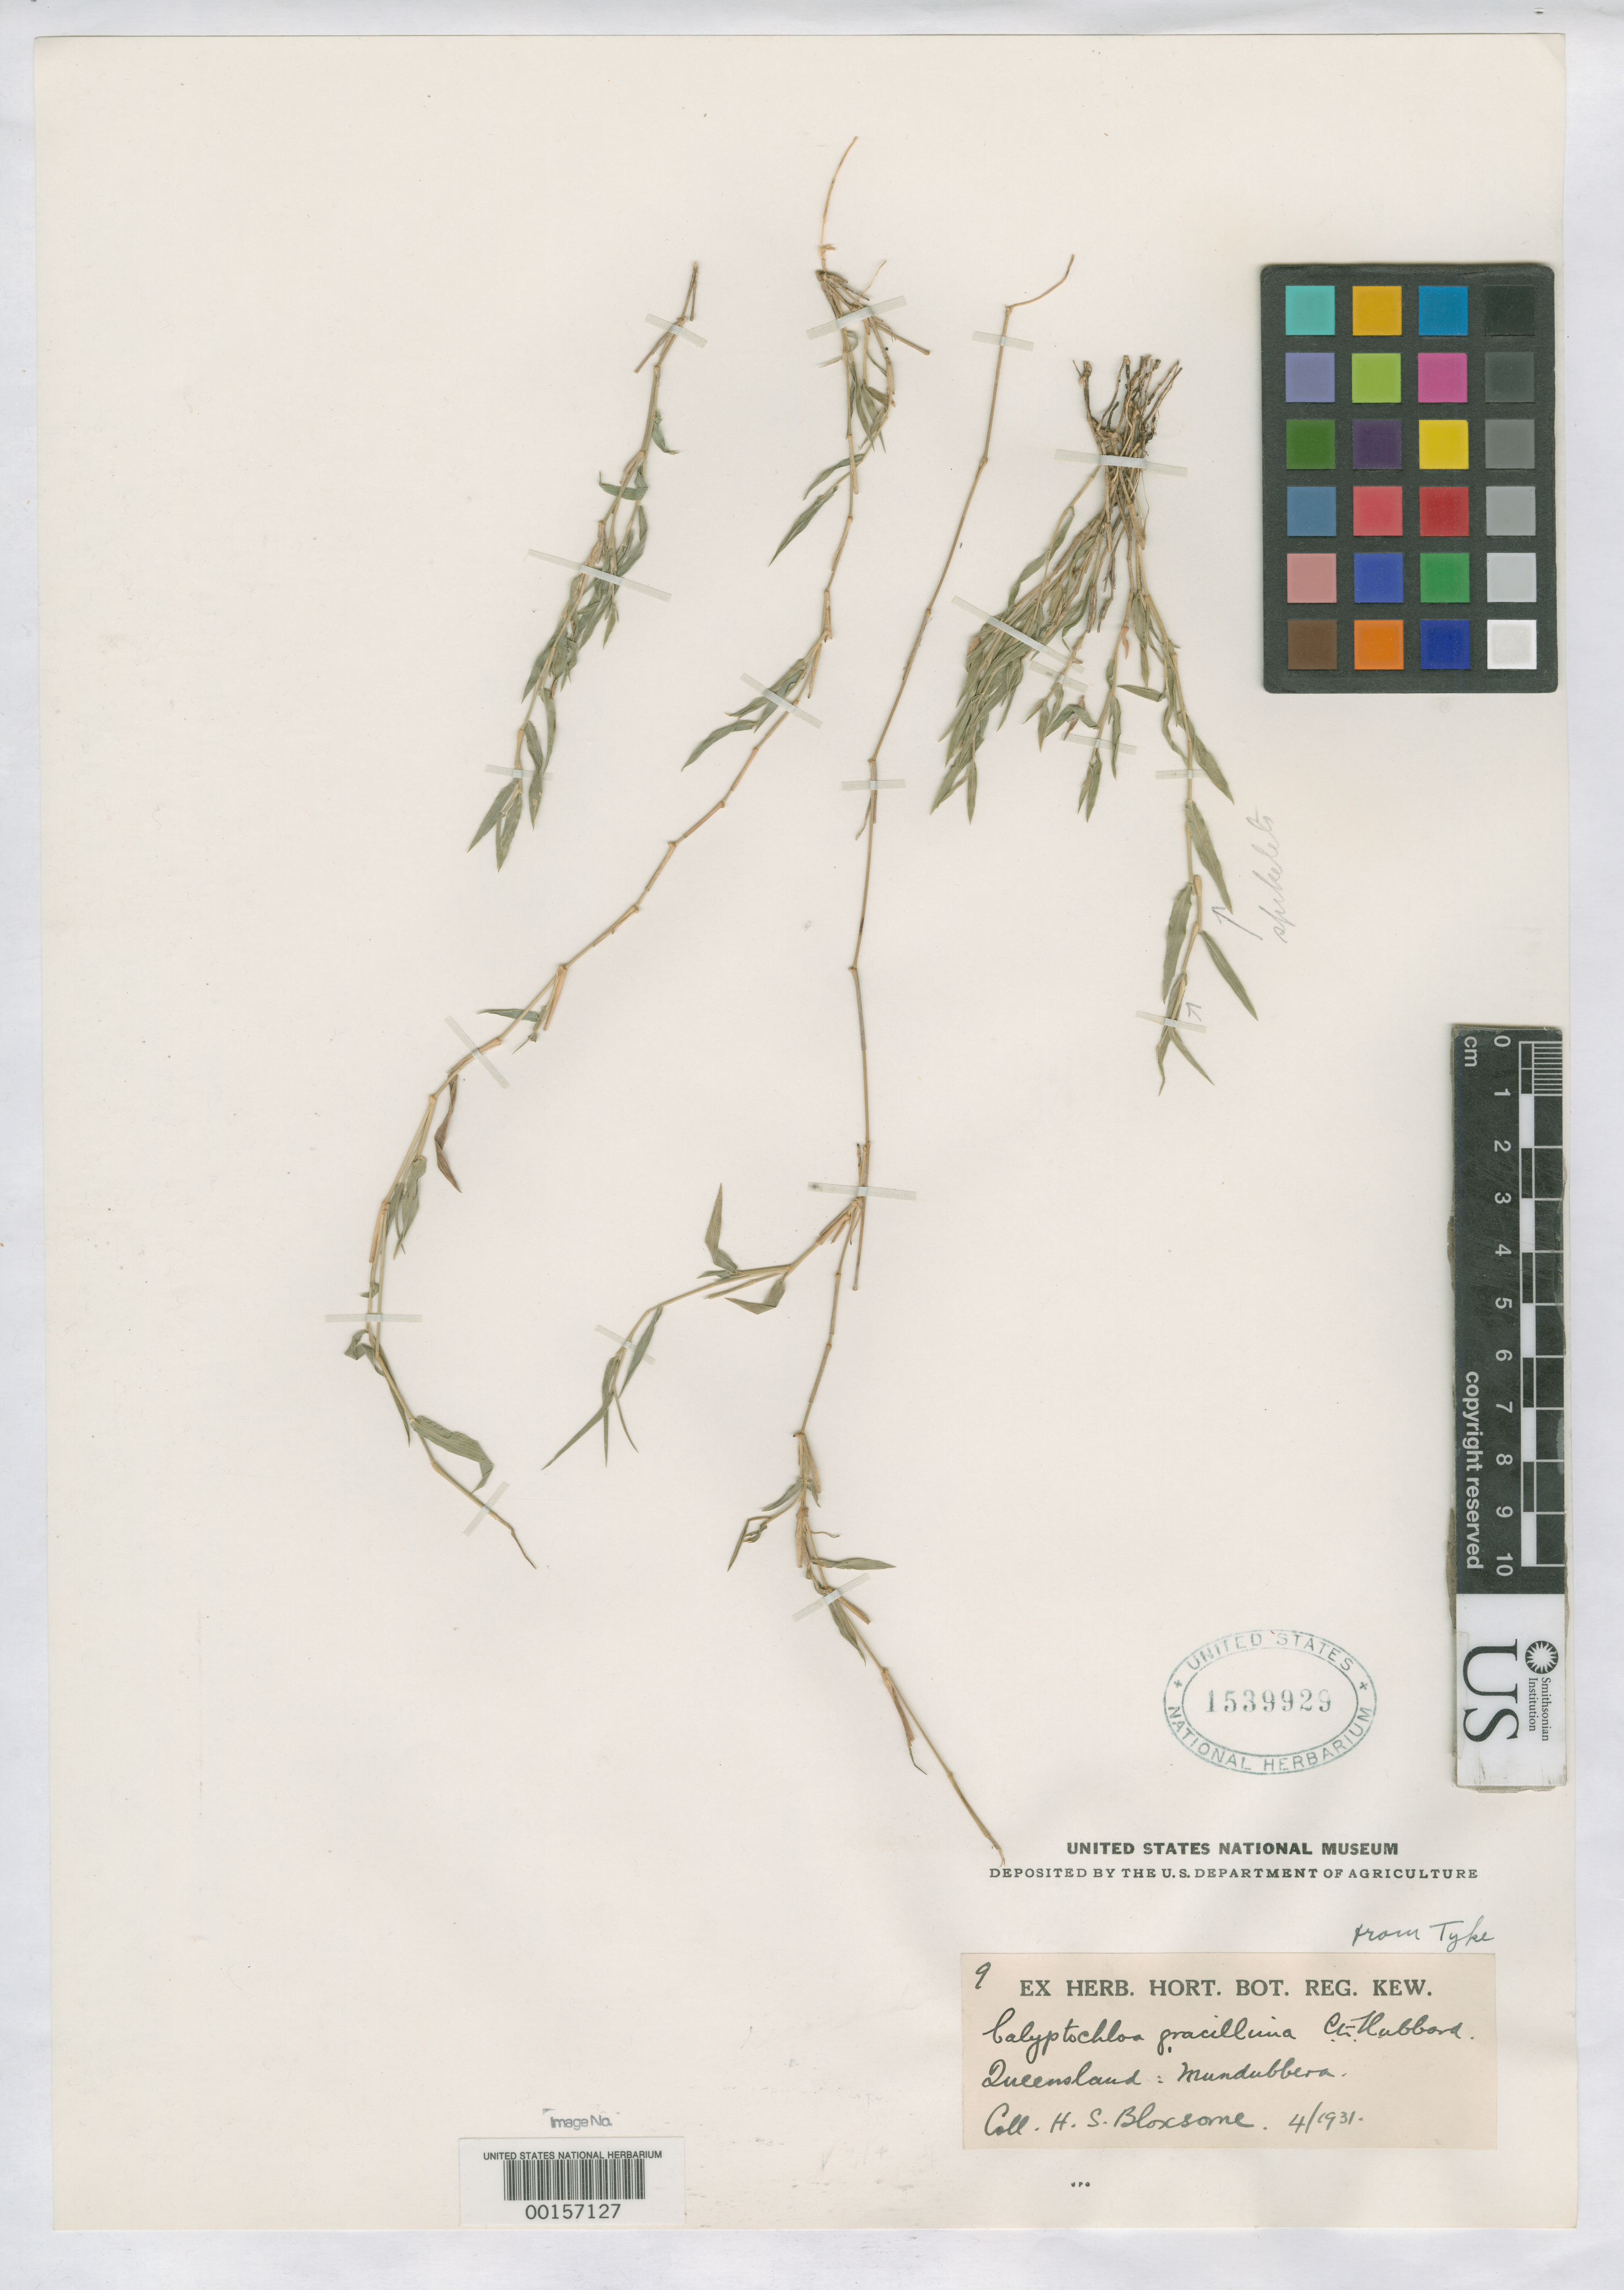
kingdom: Plantae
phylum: Tracheophyta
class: Liliopsida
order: Poales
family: Poaceae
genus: Calyptochloa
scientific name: Calyptochloa gracillima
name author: C.E. Hubb.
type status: Type Fragment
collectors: H. Bloxsome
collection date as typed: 1931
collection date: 1931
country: Australia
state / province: Queensland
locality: Burnett district.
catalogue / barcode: US 1539929